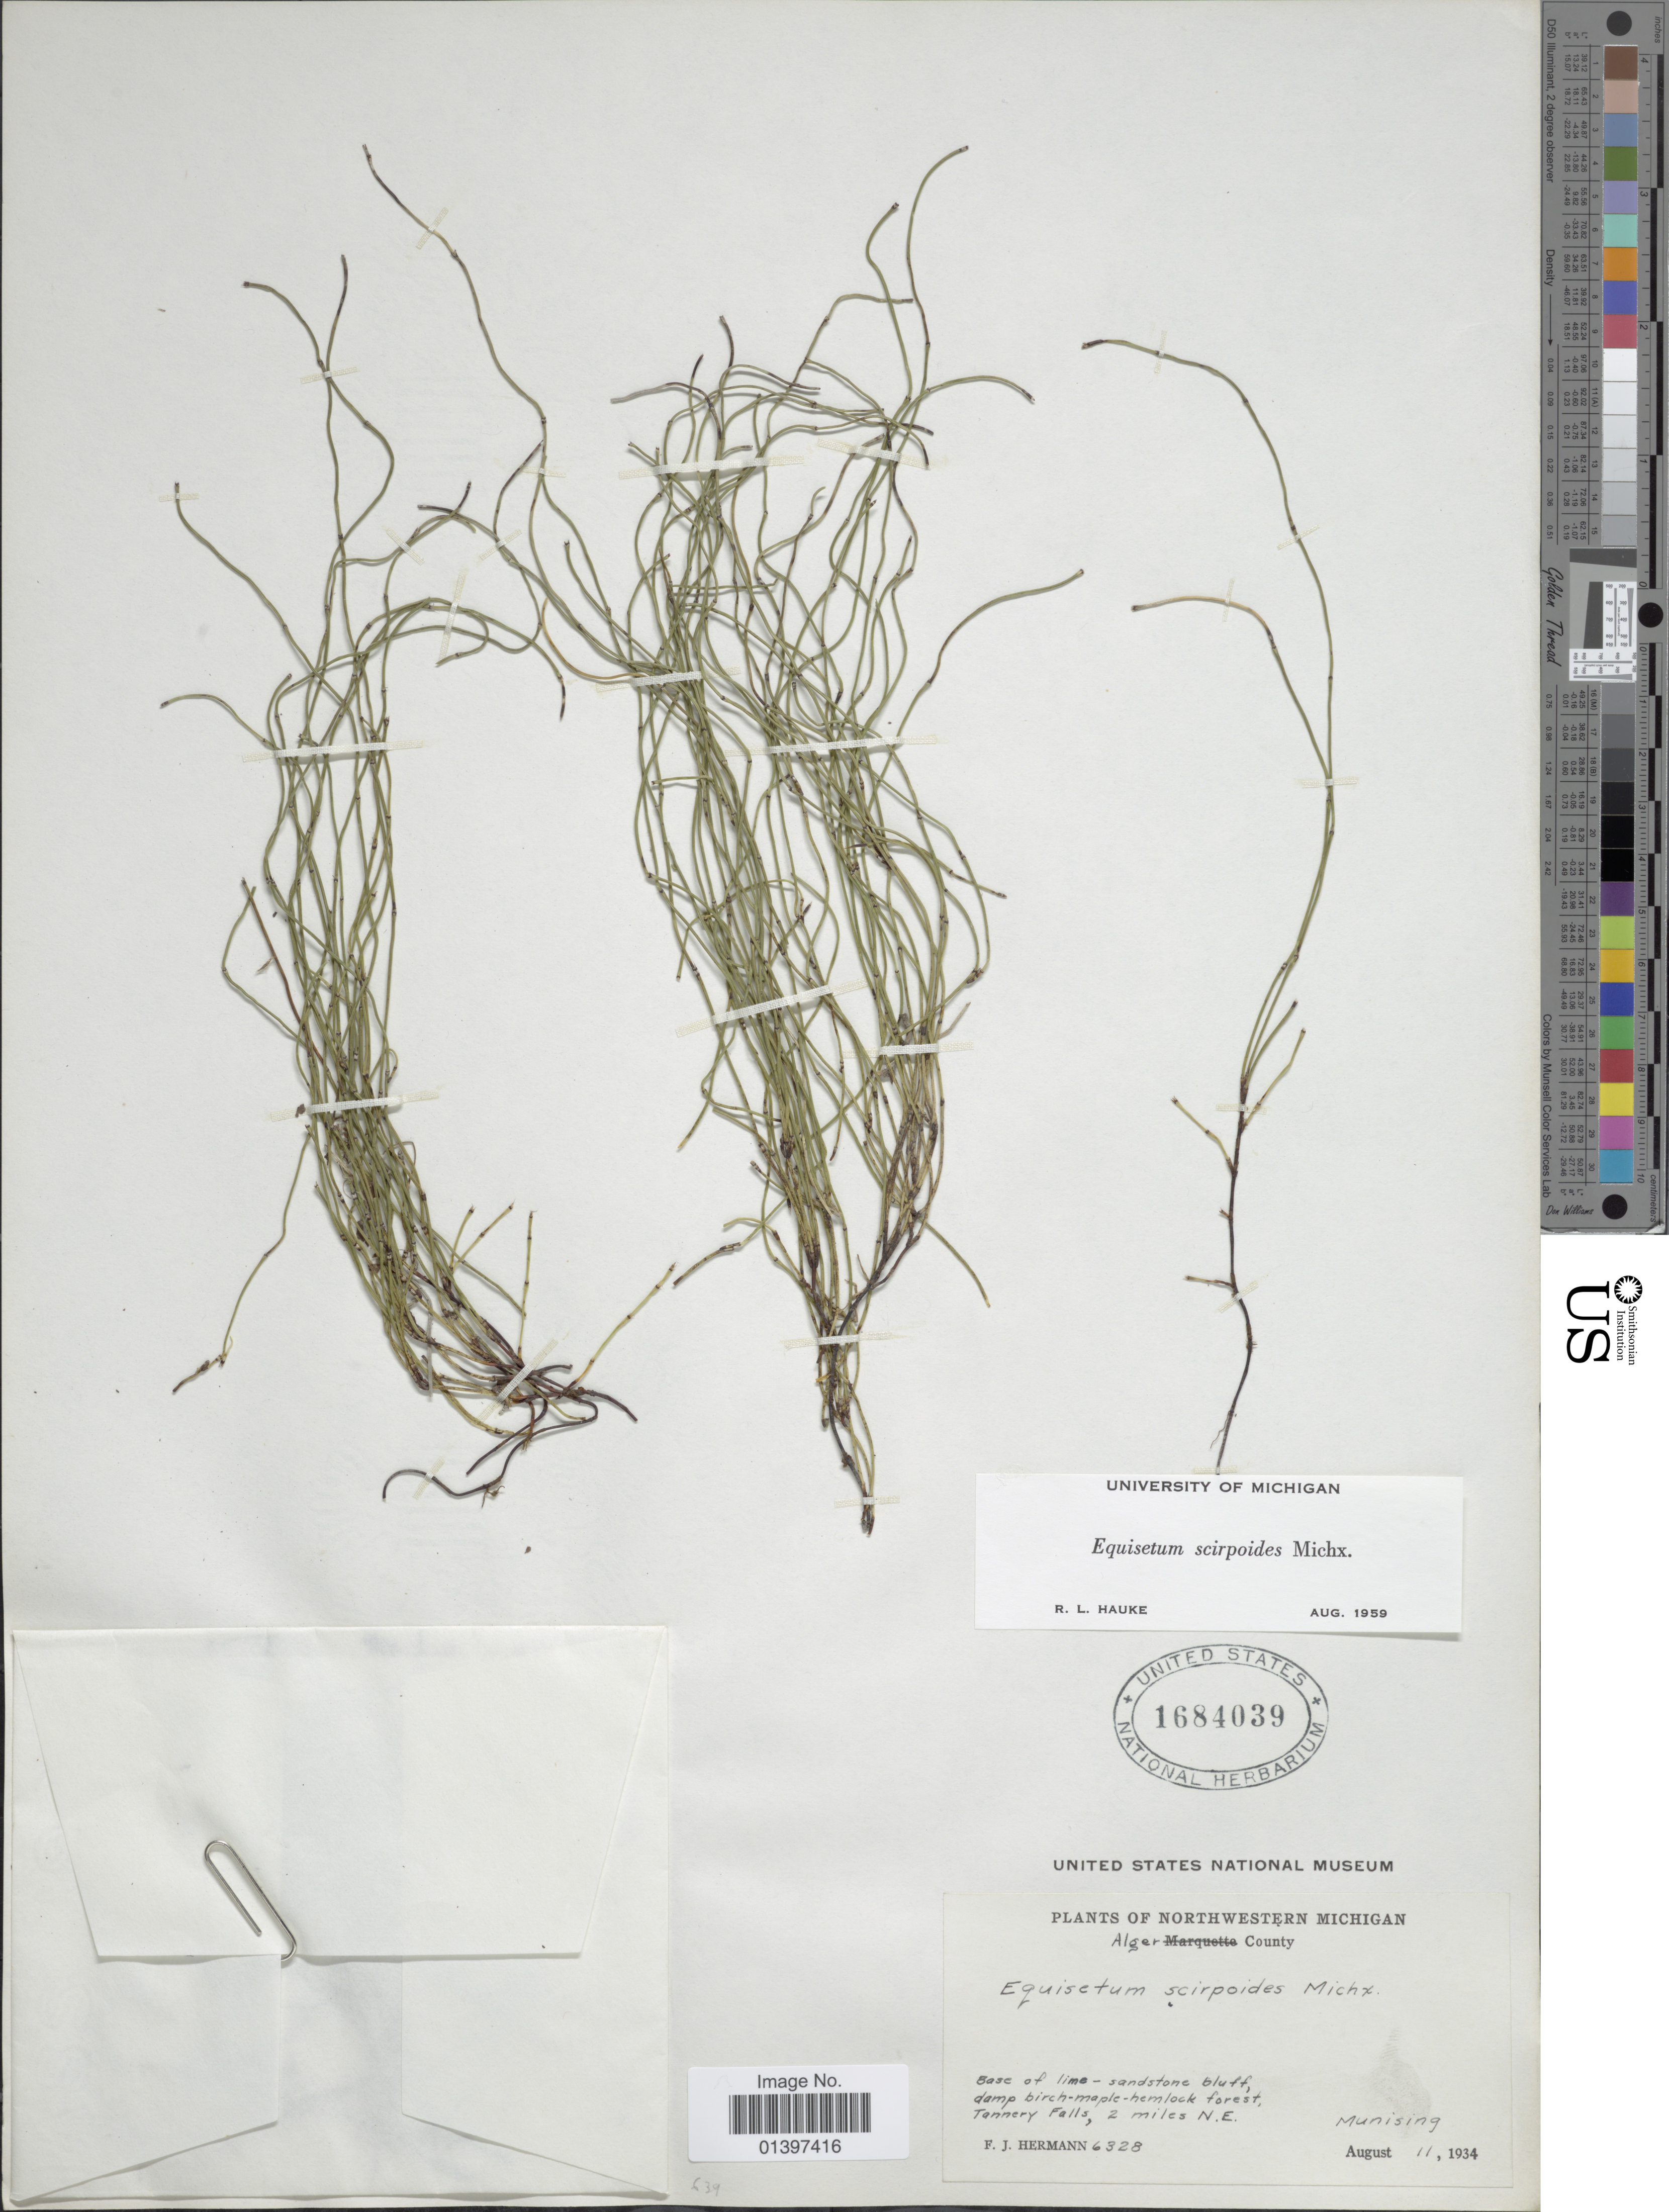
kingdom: Plantae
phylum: Tracheophyta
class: Polypodiopsida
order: Equisetales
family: Equisetaceae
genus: Equisetum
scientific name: Equisetum scirpoides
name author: Michx.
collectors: F. J. Hermann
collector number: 6328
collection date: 1934-08-11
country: United States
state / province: Michigan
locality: Alger County, Base of lims-sandstone bluff, damp birch-maple-hemlock forest, Tannery Falls, 2miles N. E., Munising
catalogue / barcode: US 1684039